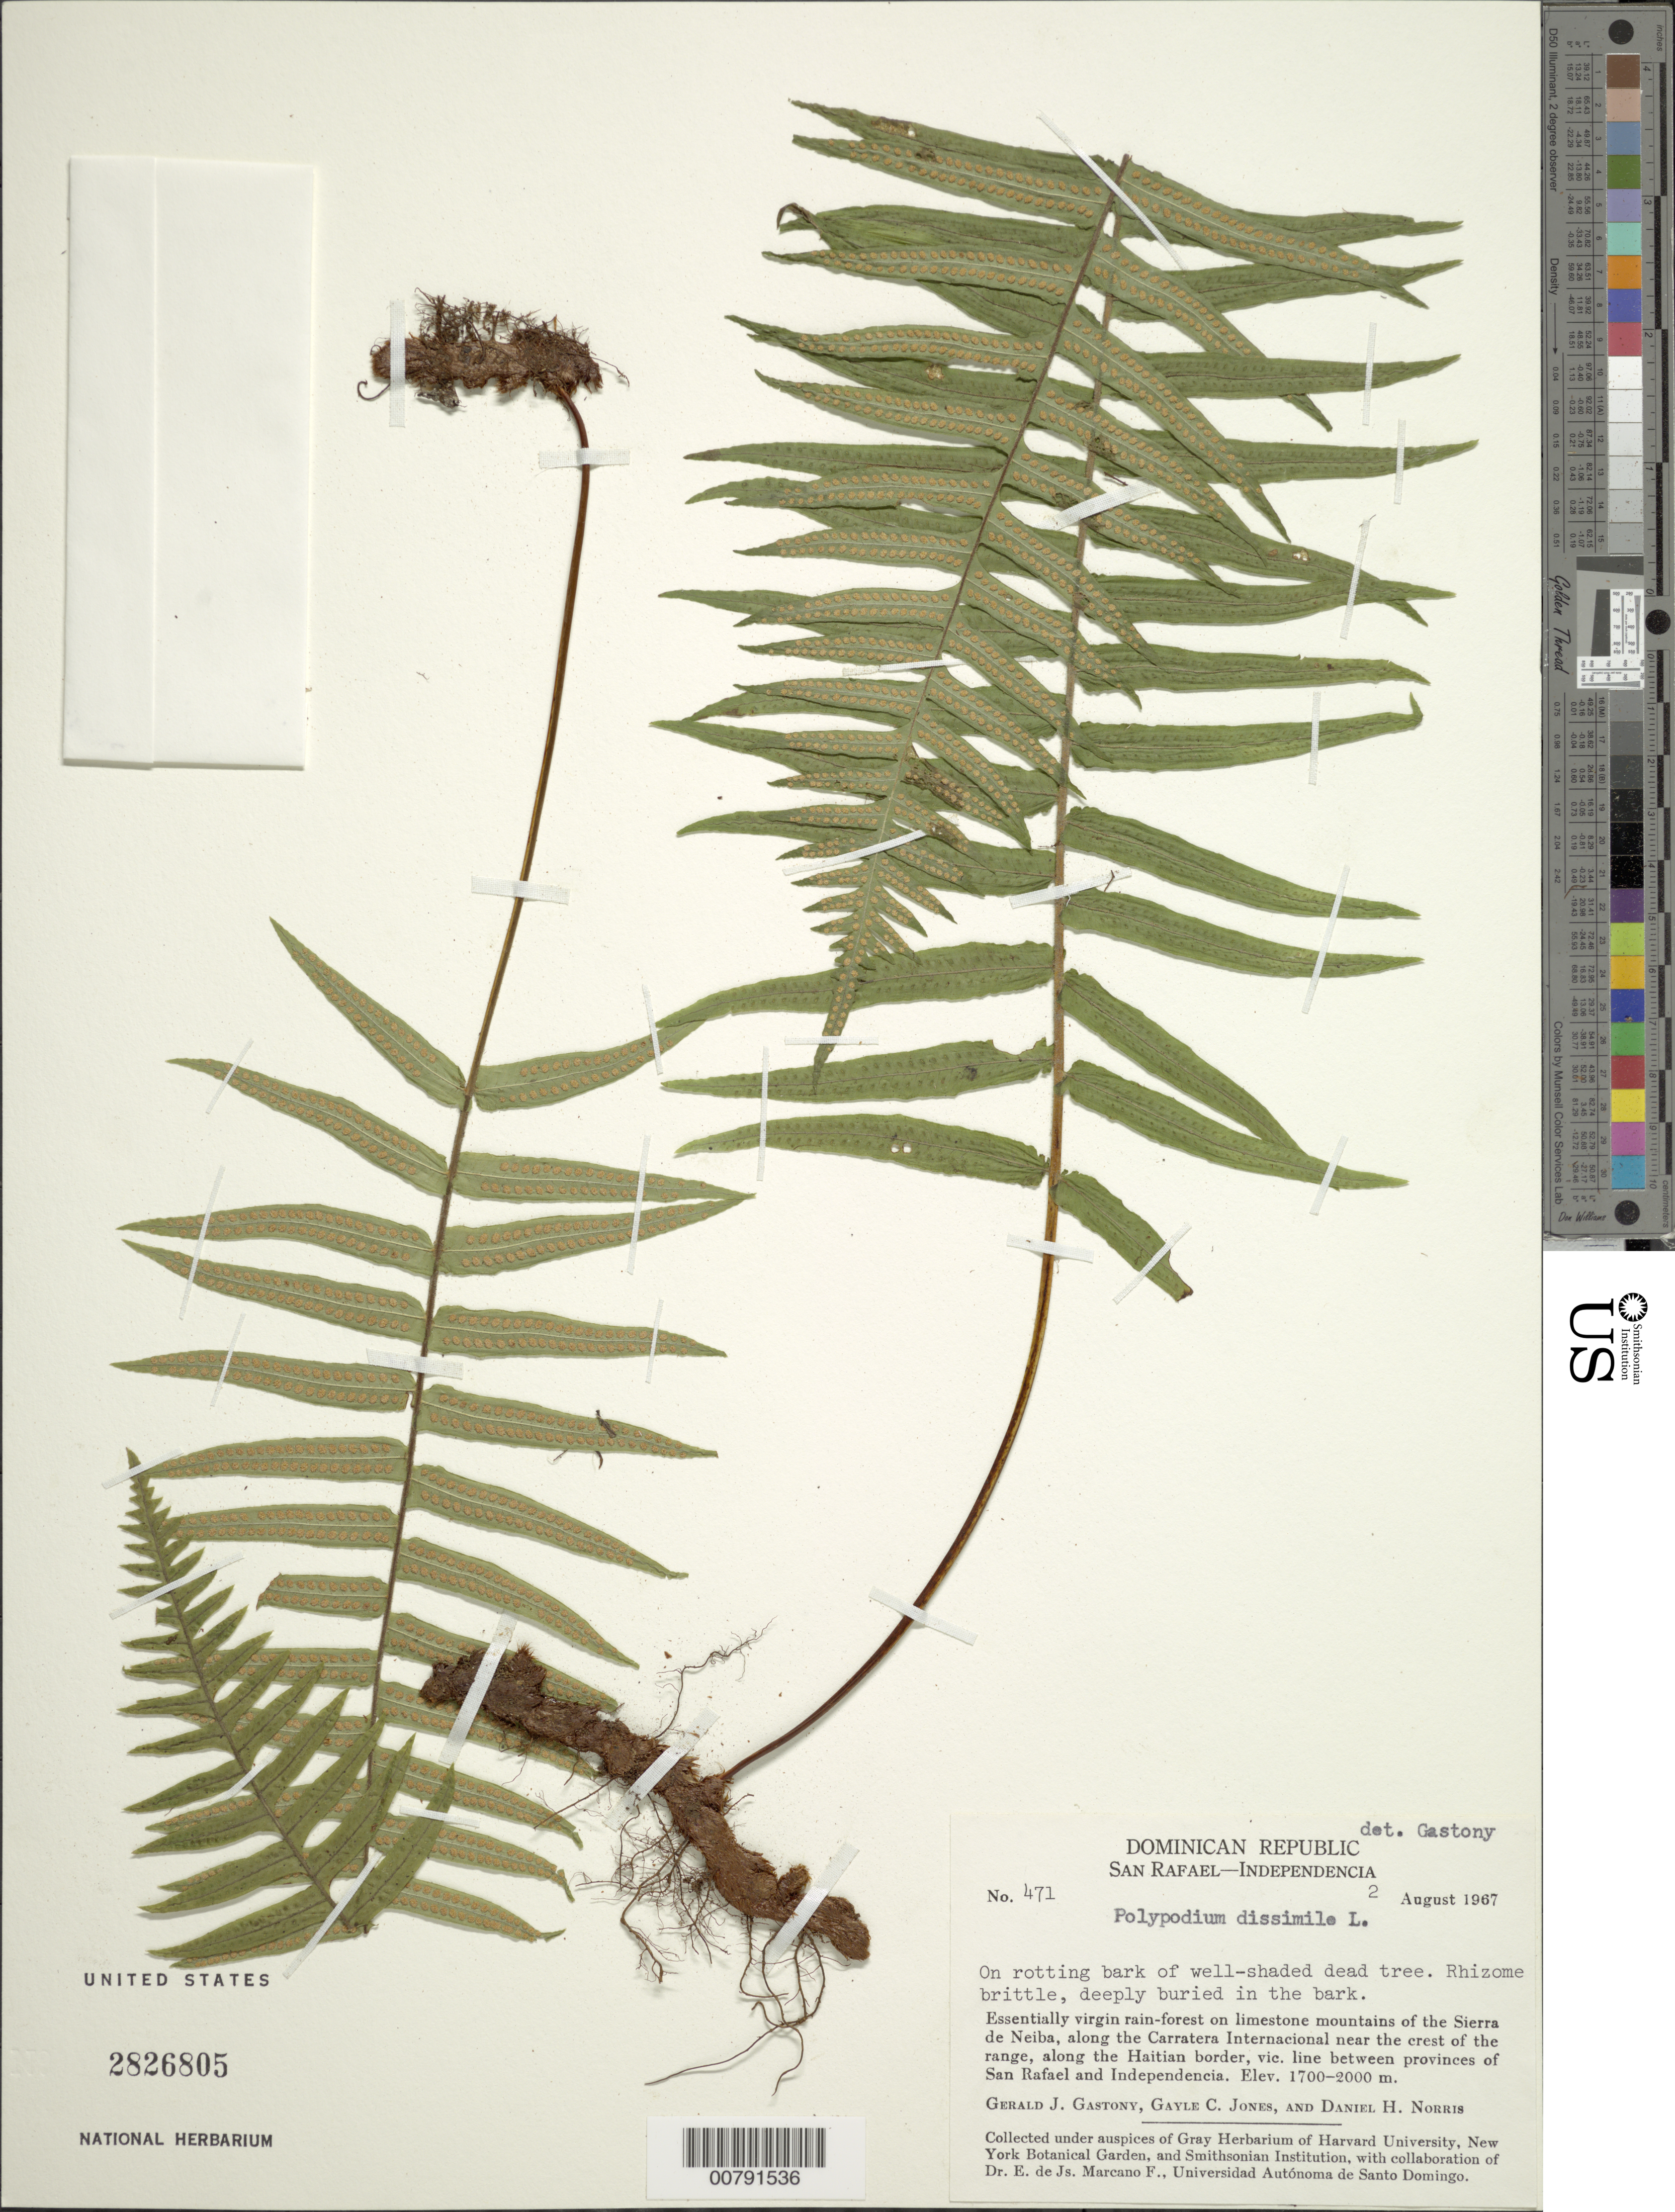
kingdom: Plantae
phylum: Tracheophyta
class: Polypodiopsida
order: Polypodiales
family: Polypodiaceae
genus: Polypodium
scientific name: Polypodium dulce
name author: Poir.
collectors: G. Gastony, G. C. Jones & D. H. Norris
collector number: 471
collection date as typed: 02 Aug 1967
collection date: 1967-08-02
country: Dominican Republic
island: Hispaniola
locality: San Rafael-Independencia; Sierra de Neiba, along Carratera Internacioinal, Haitian border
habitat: Essentially virgin rain forest on limestone mountains; on rotting bark of well-shaded dead tree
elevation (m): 1700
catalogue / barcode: US 2826805